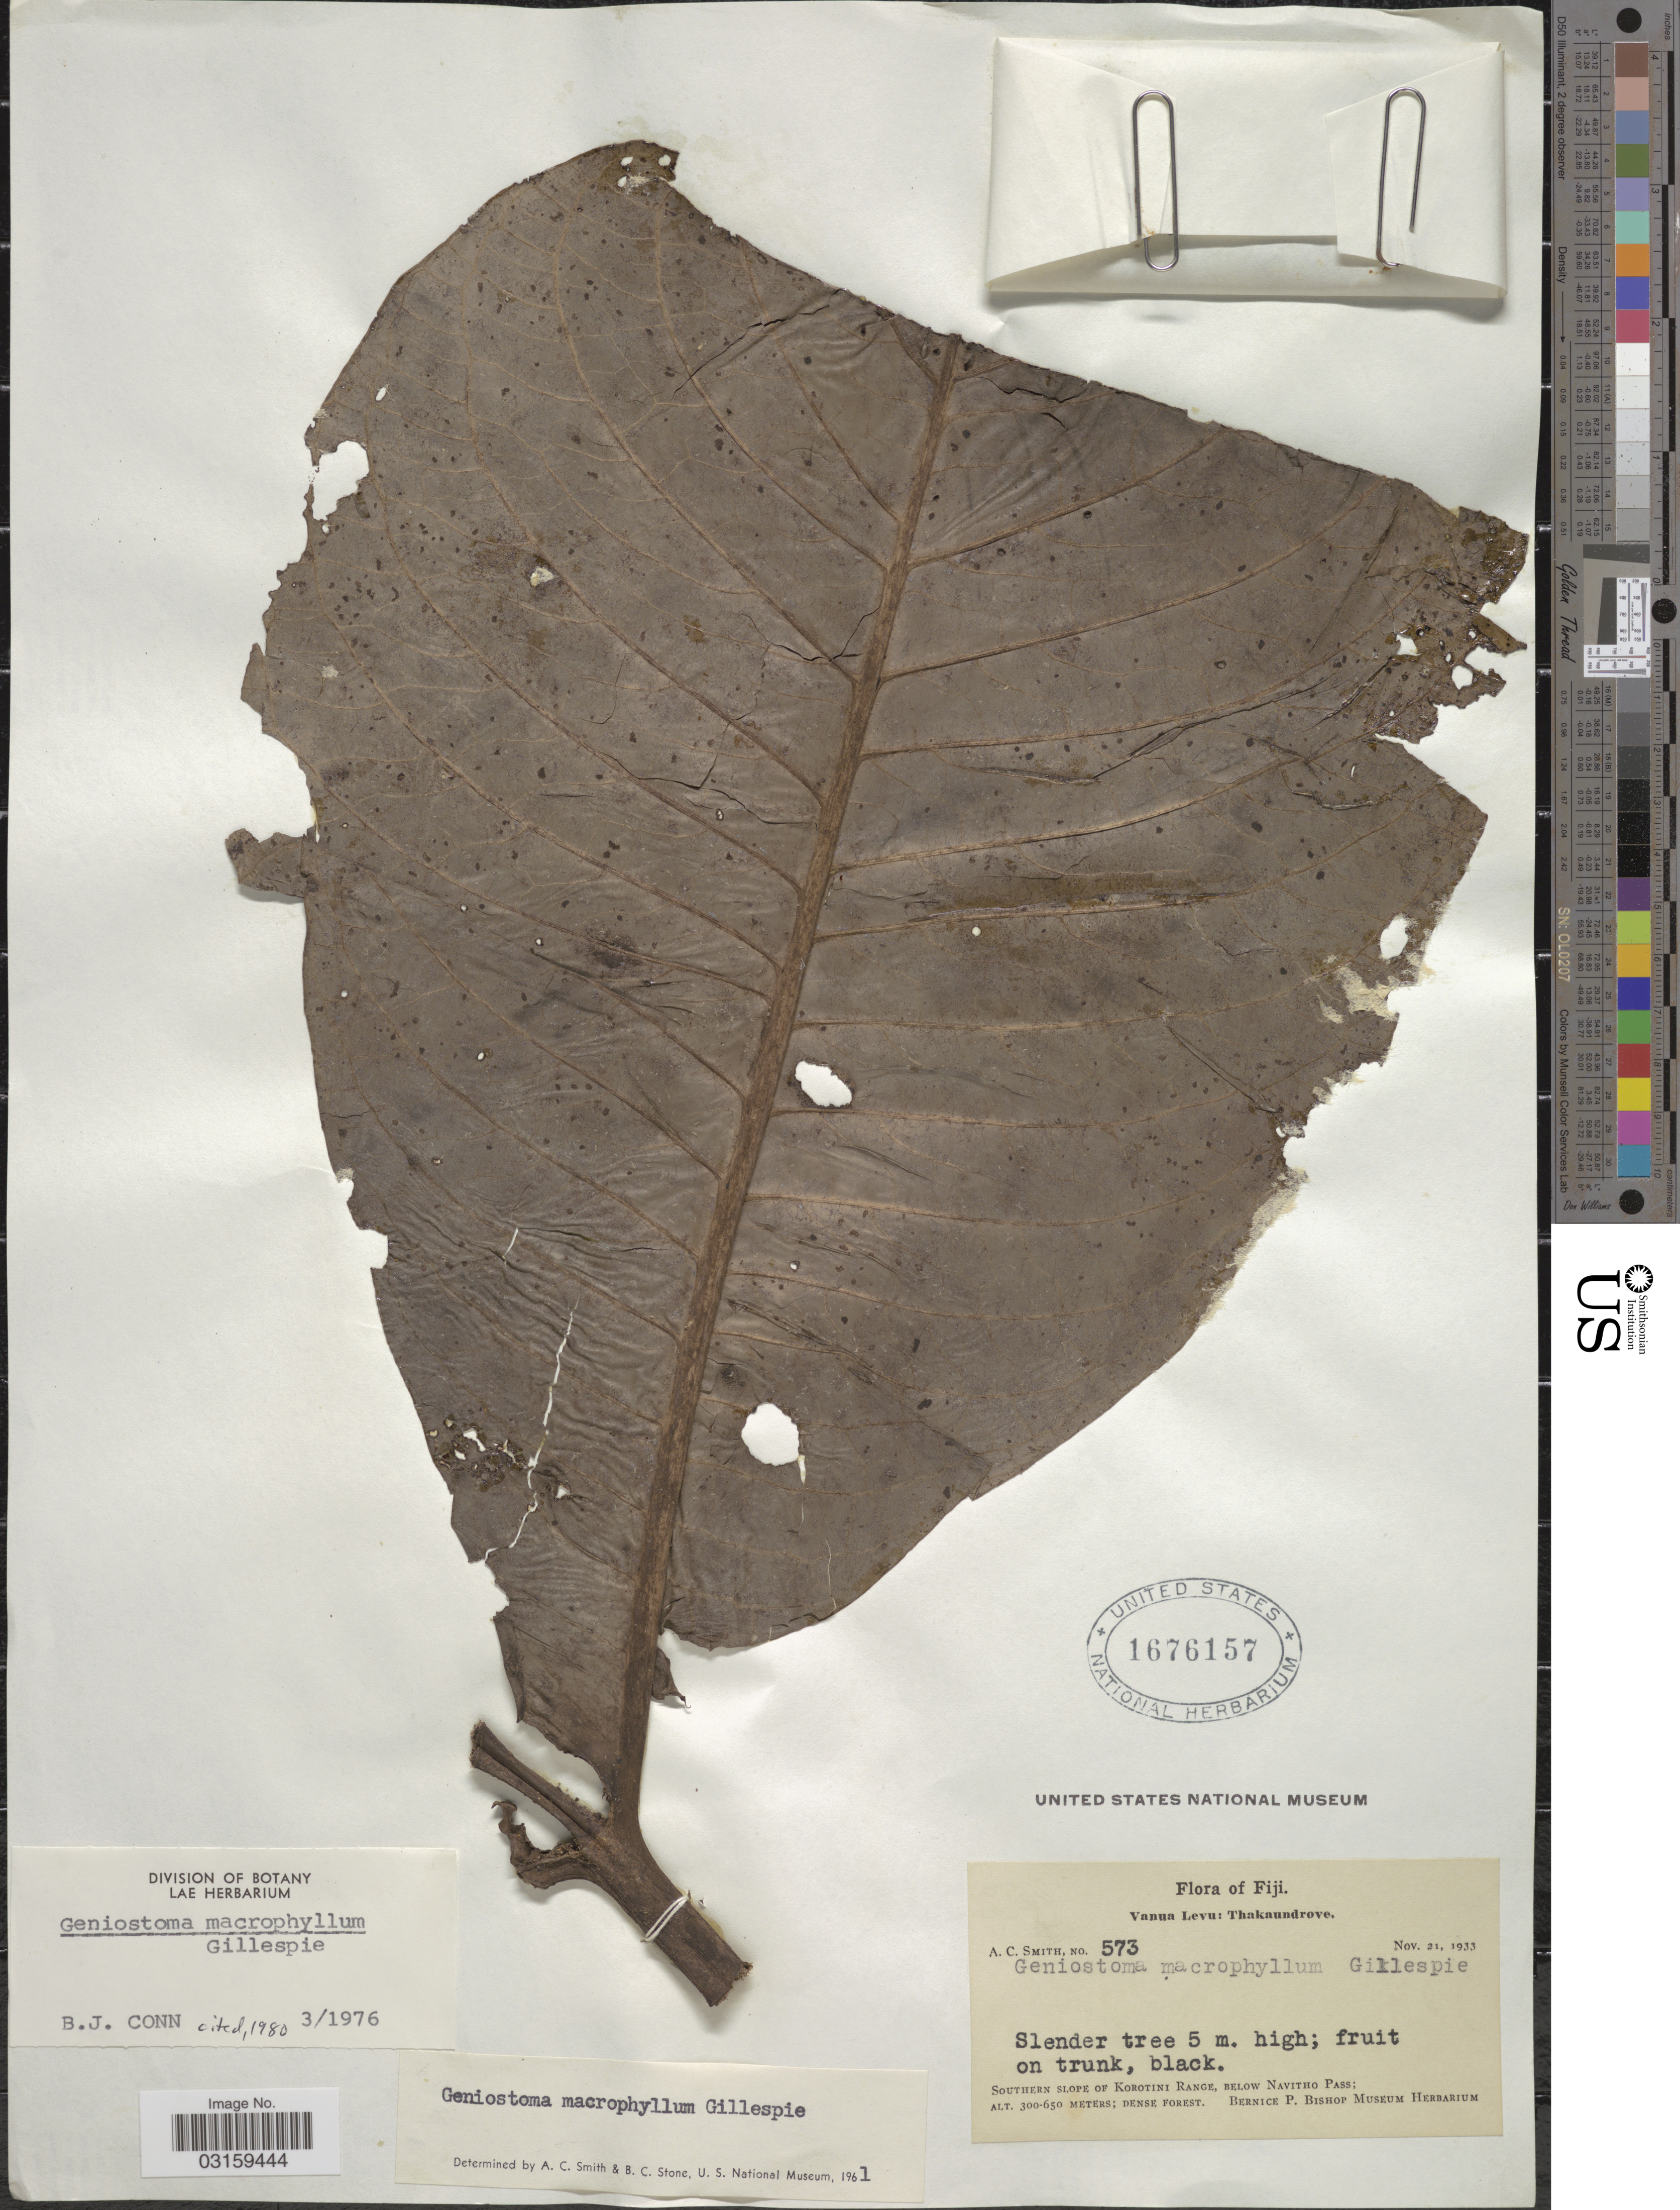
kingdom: Plantae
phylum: Tracheophyta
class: Magnoliopsida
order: Gentianales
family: Loganiaceae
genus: Geniostoma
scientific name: Geniostoma macrophyllum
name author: Gillespie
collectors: A. C. Smith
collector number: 573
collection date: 1933-11-21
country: Fiji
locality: Vanua Levu: Thakaundrove. Southern slope of Korotini Range, below Navitho Pass.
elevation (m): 300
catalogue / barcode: US 1676157